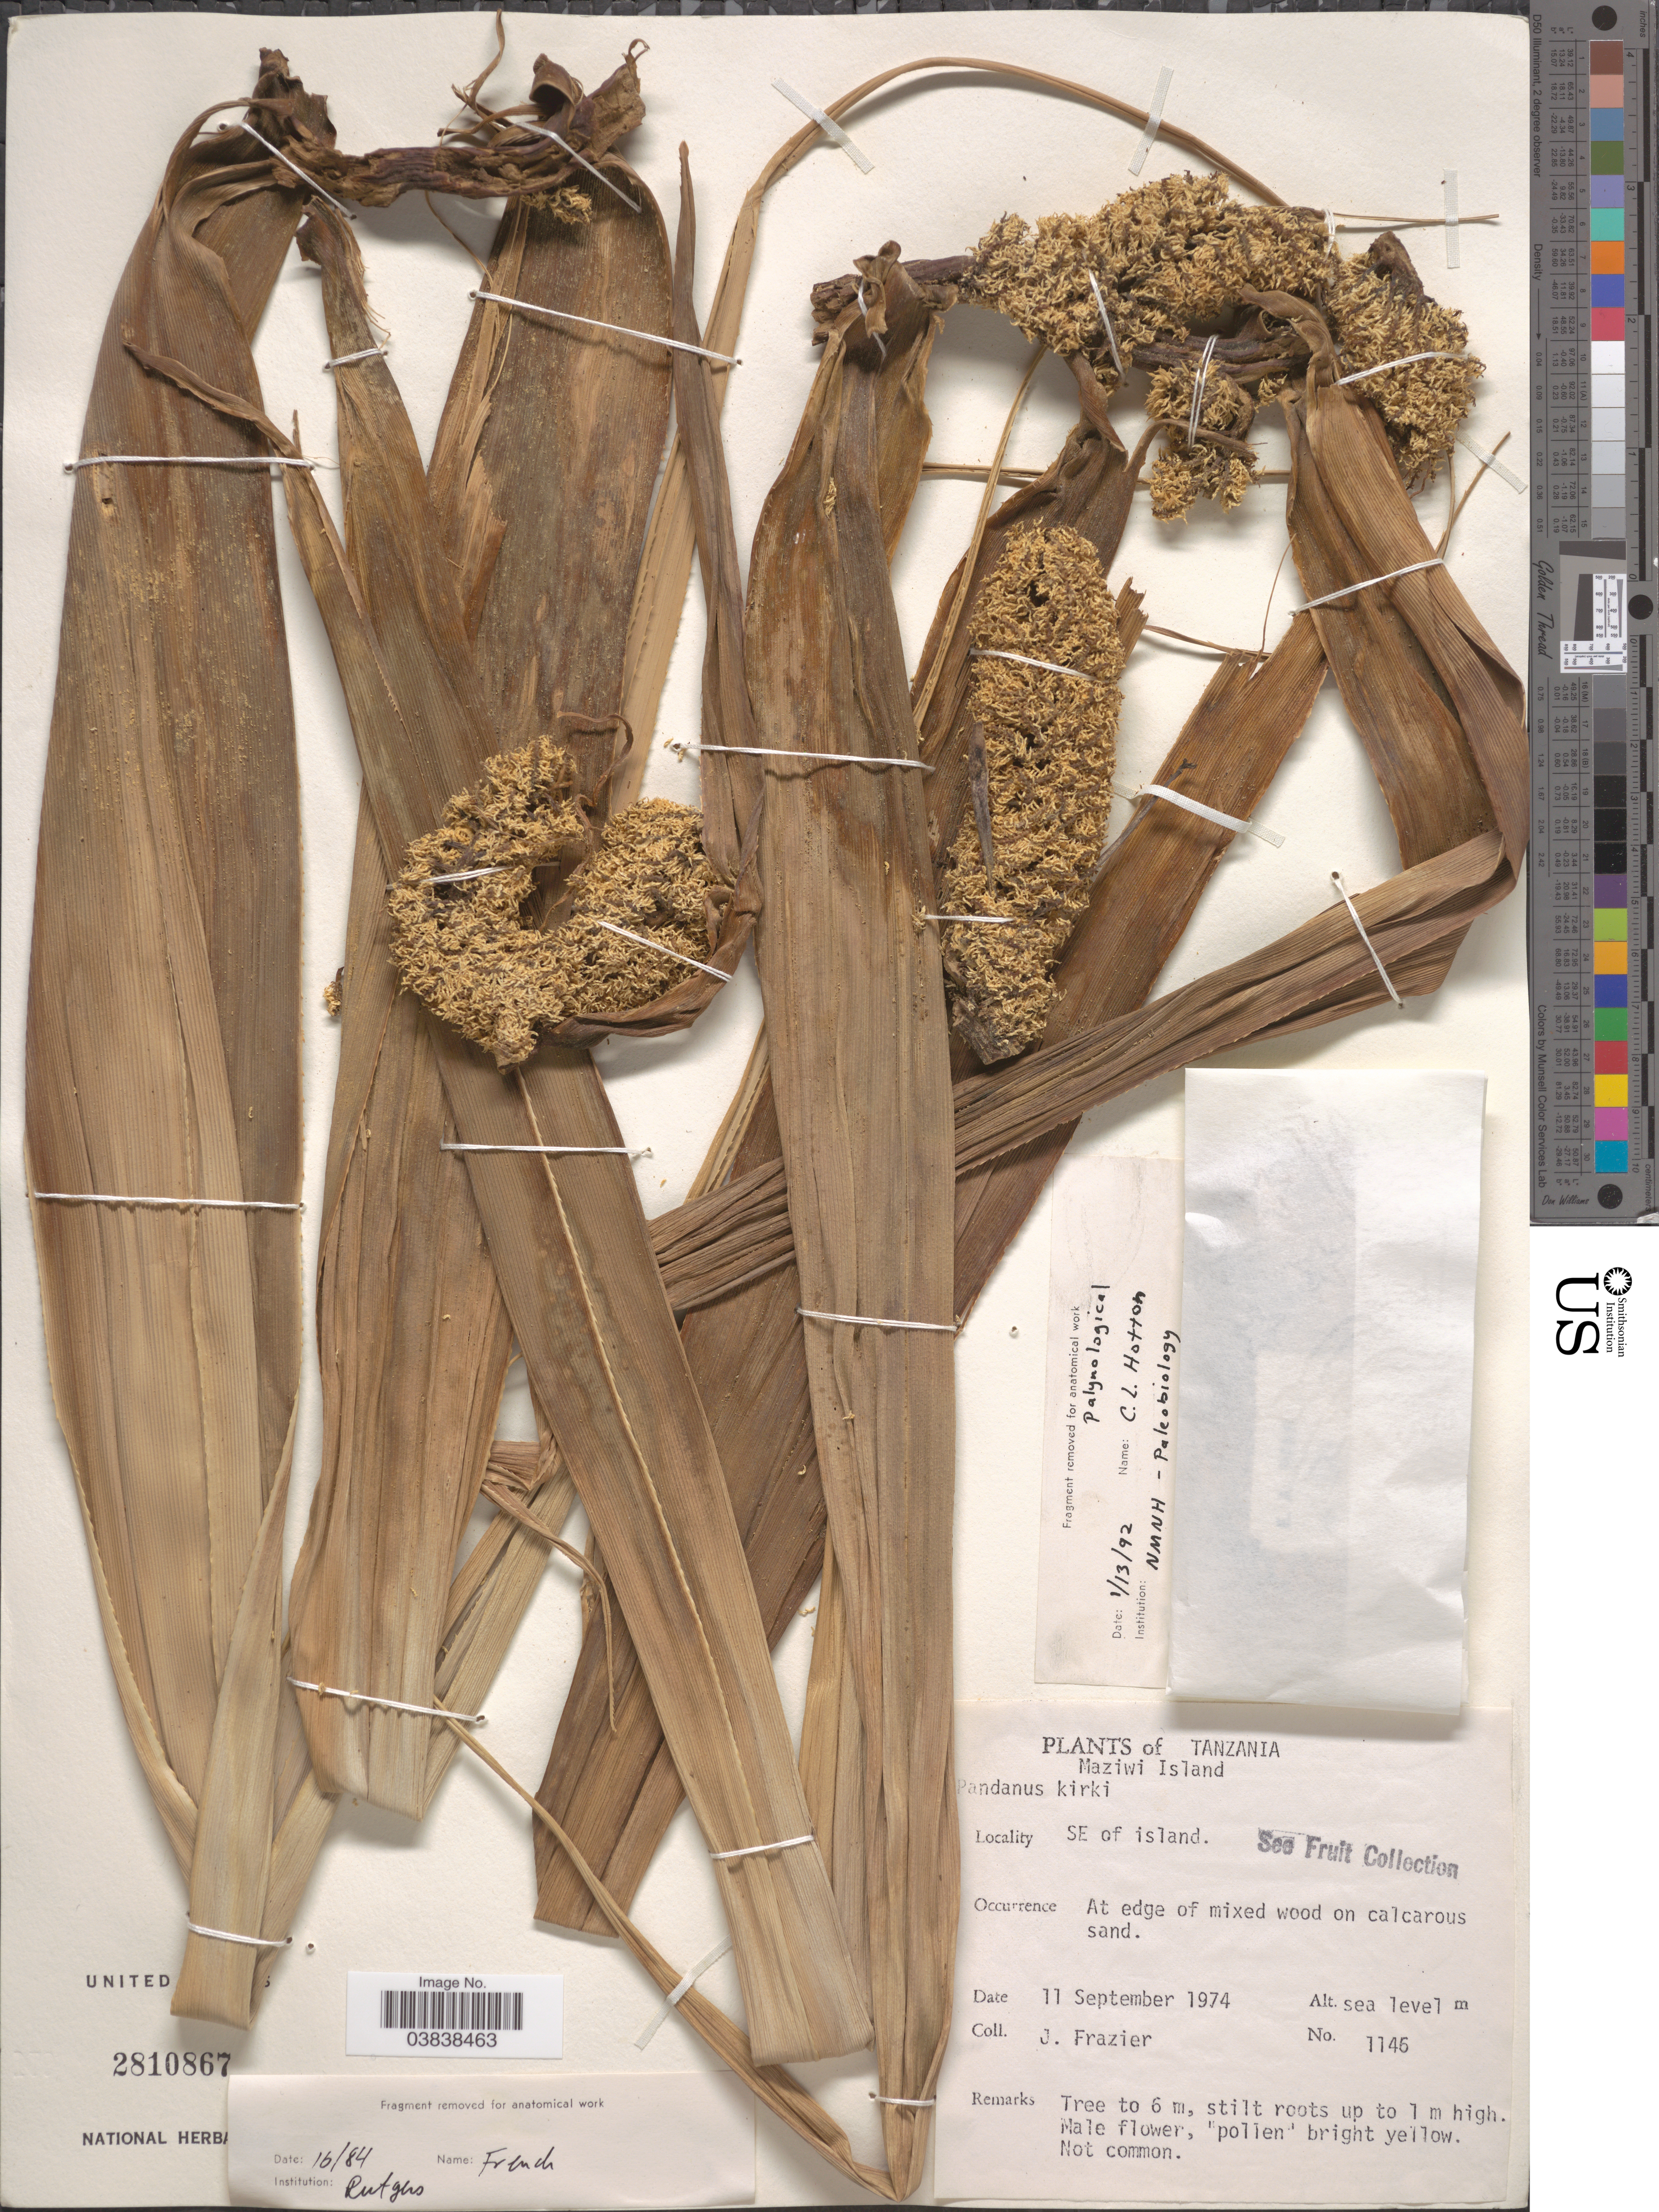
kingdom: Plantae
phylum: Tracheophyta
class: Liliopsida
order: Pandanales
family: Pandanaceae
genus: Pandanus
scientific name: Pandanus kirkii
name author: Rendle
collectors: J. Frazier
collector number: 1146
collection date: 1974-09-11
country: Tanzania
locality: Maziwi Island. SE of island.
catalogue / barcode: US 2810867